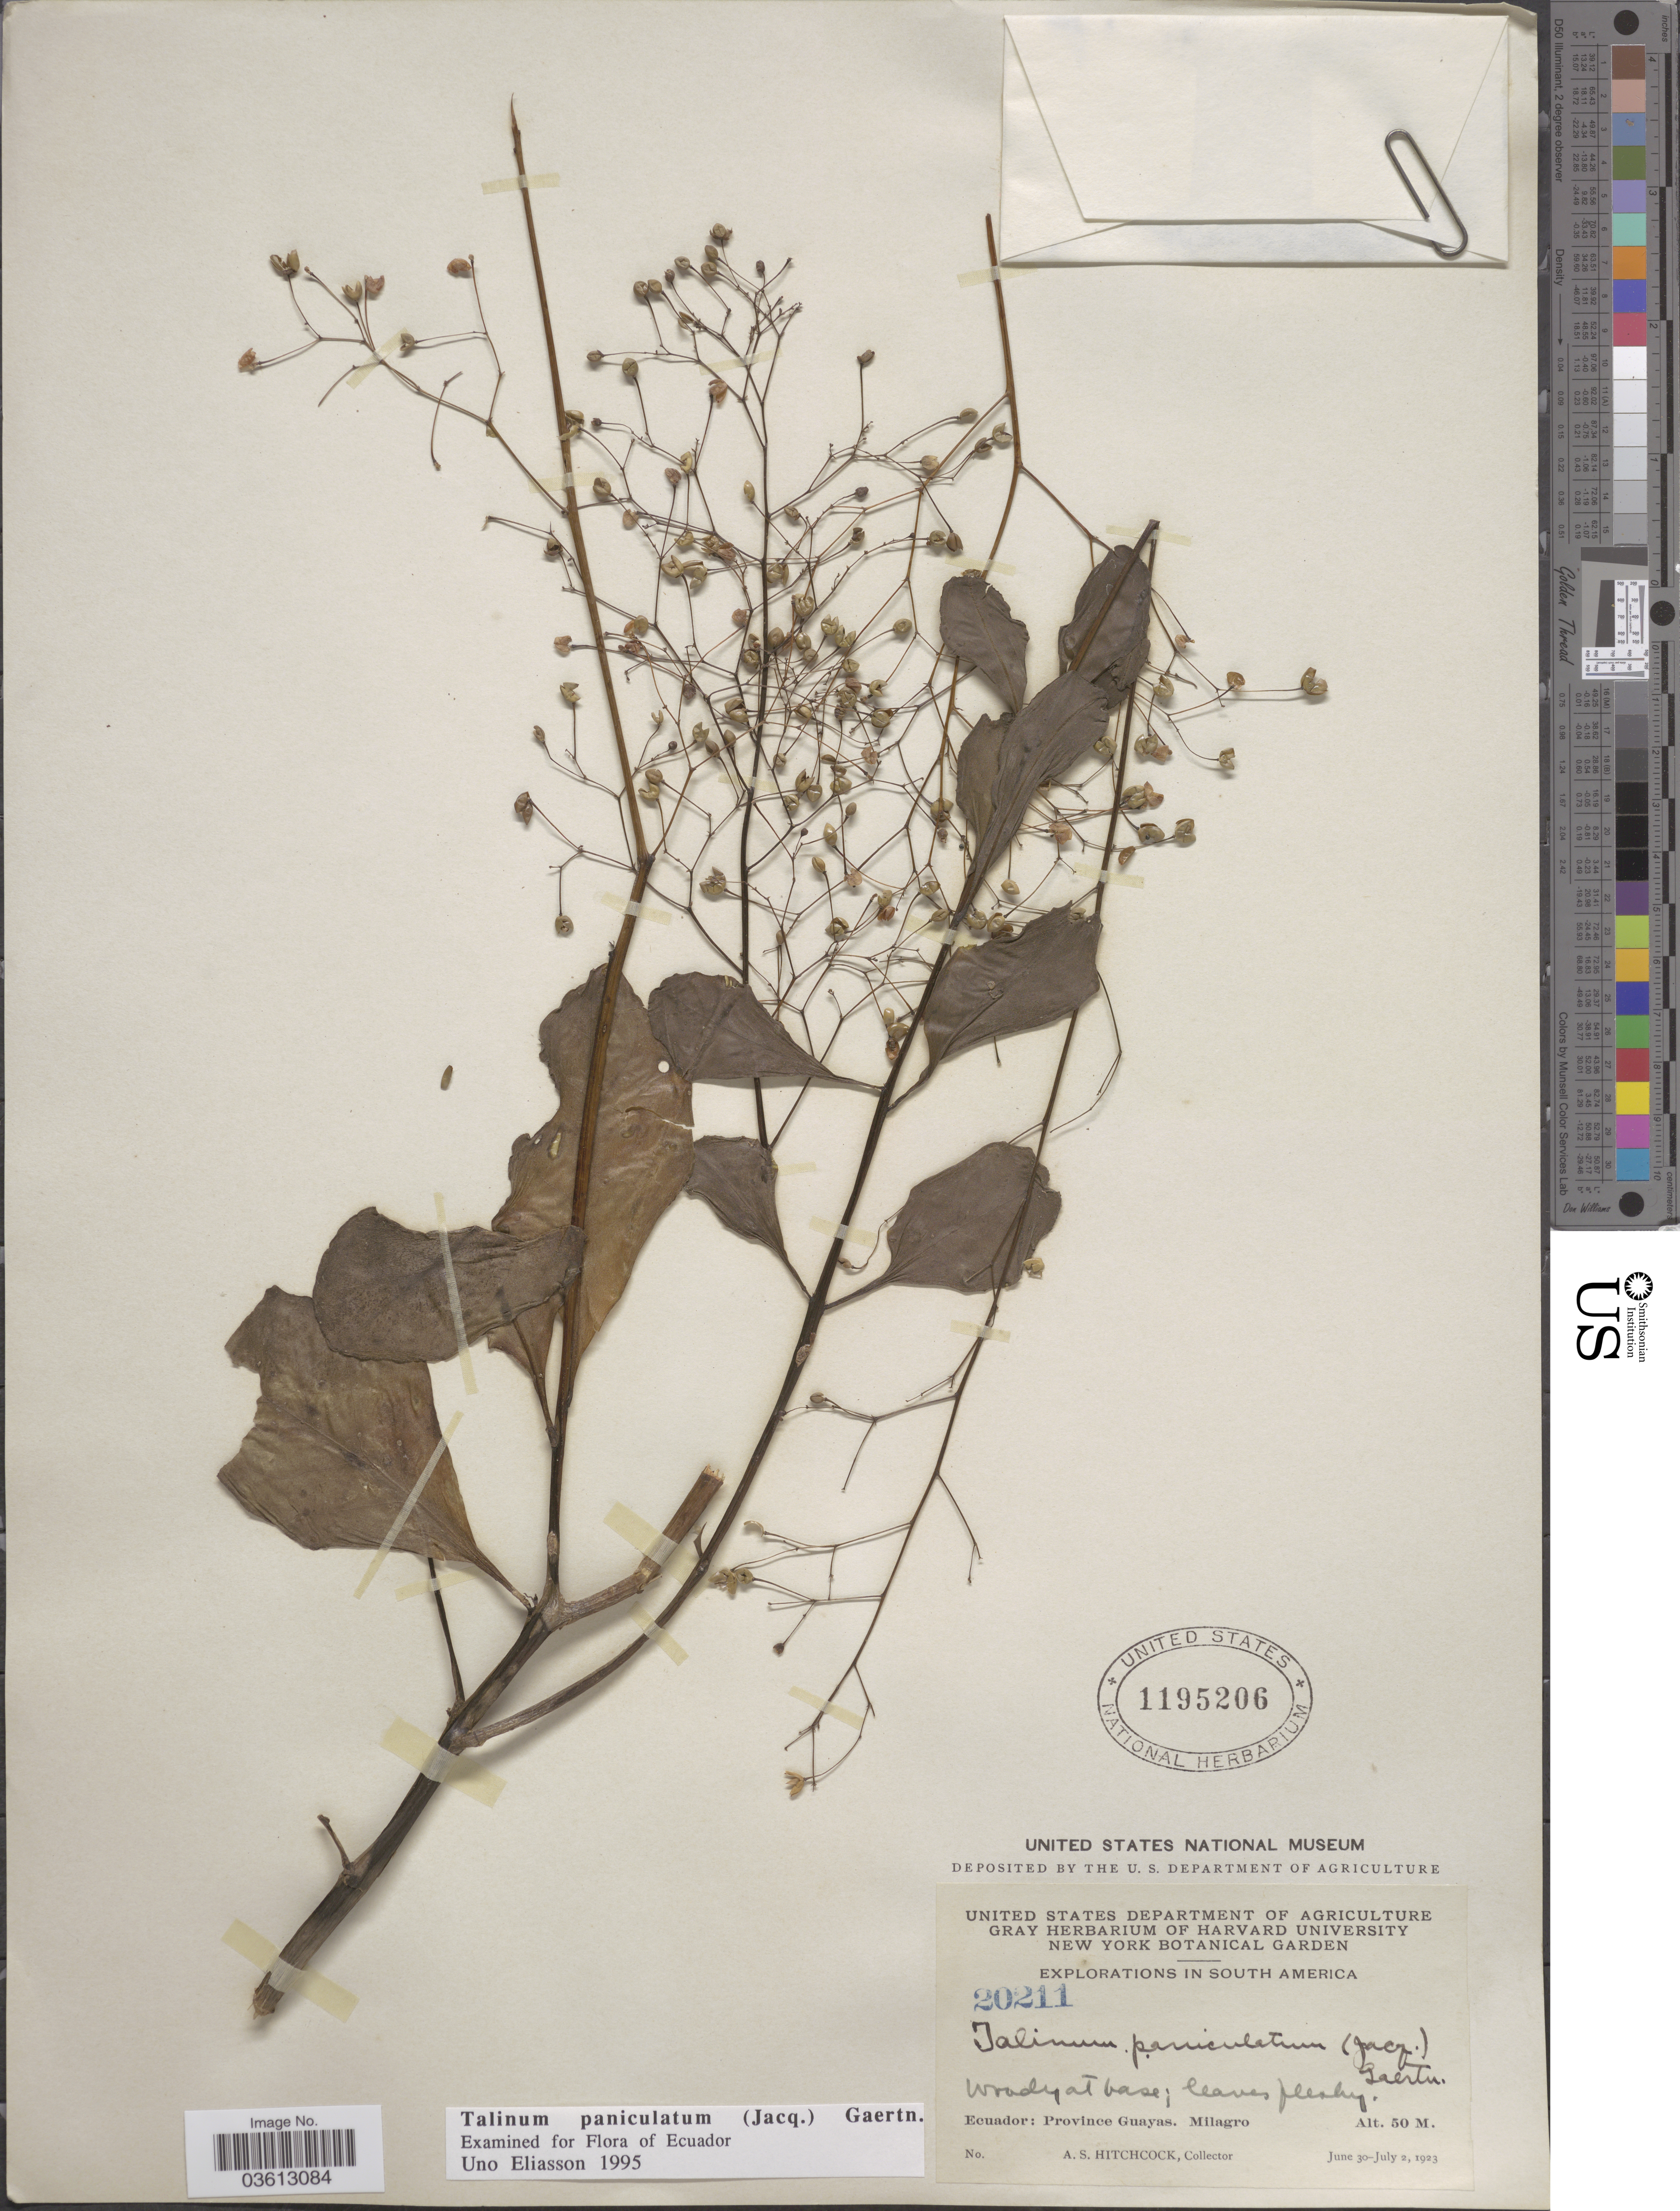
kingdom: Plantae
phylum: Tracheophyta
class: Magnoliopsida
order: Caryophyllales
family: Talinaceae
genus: Talinum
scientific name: Talinum paniculatum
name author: (Jacq.) Gaertn.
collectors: A. S. Hitchcock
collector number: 20211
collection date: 1923-06-30/1923-07-02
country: Ecuador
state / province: Guayas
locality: Milagro.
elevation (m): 50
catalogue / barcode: US 1195206